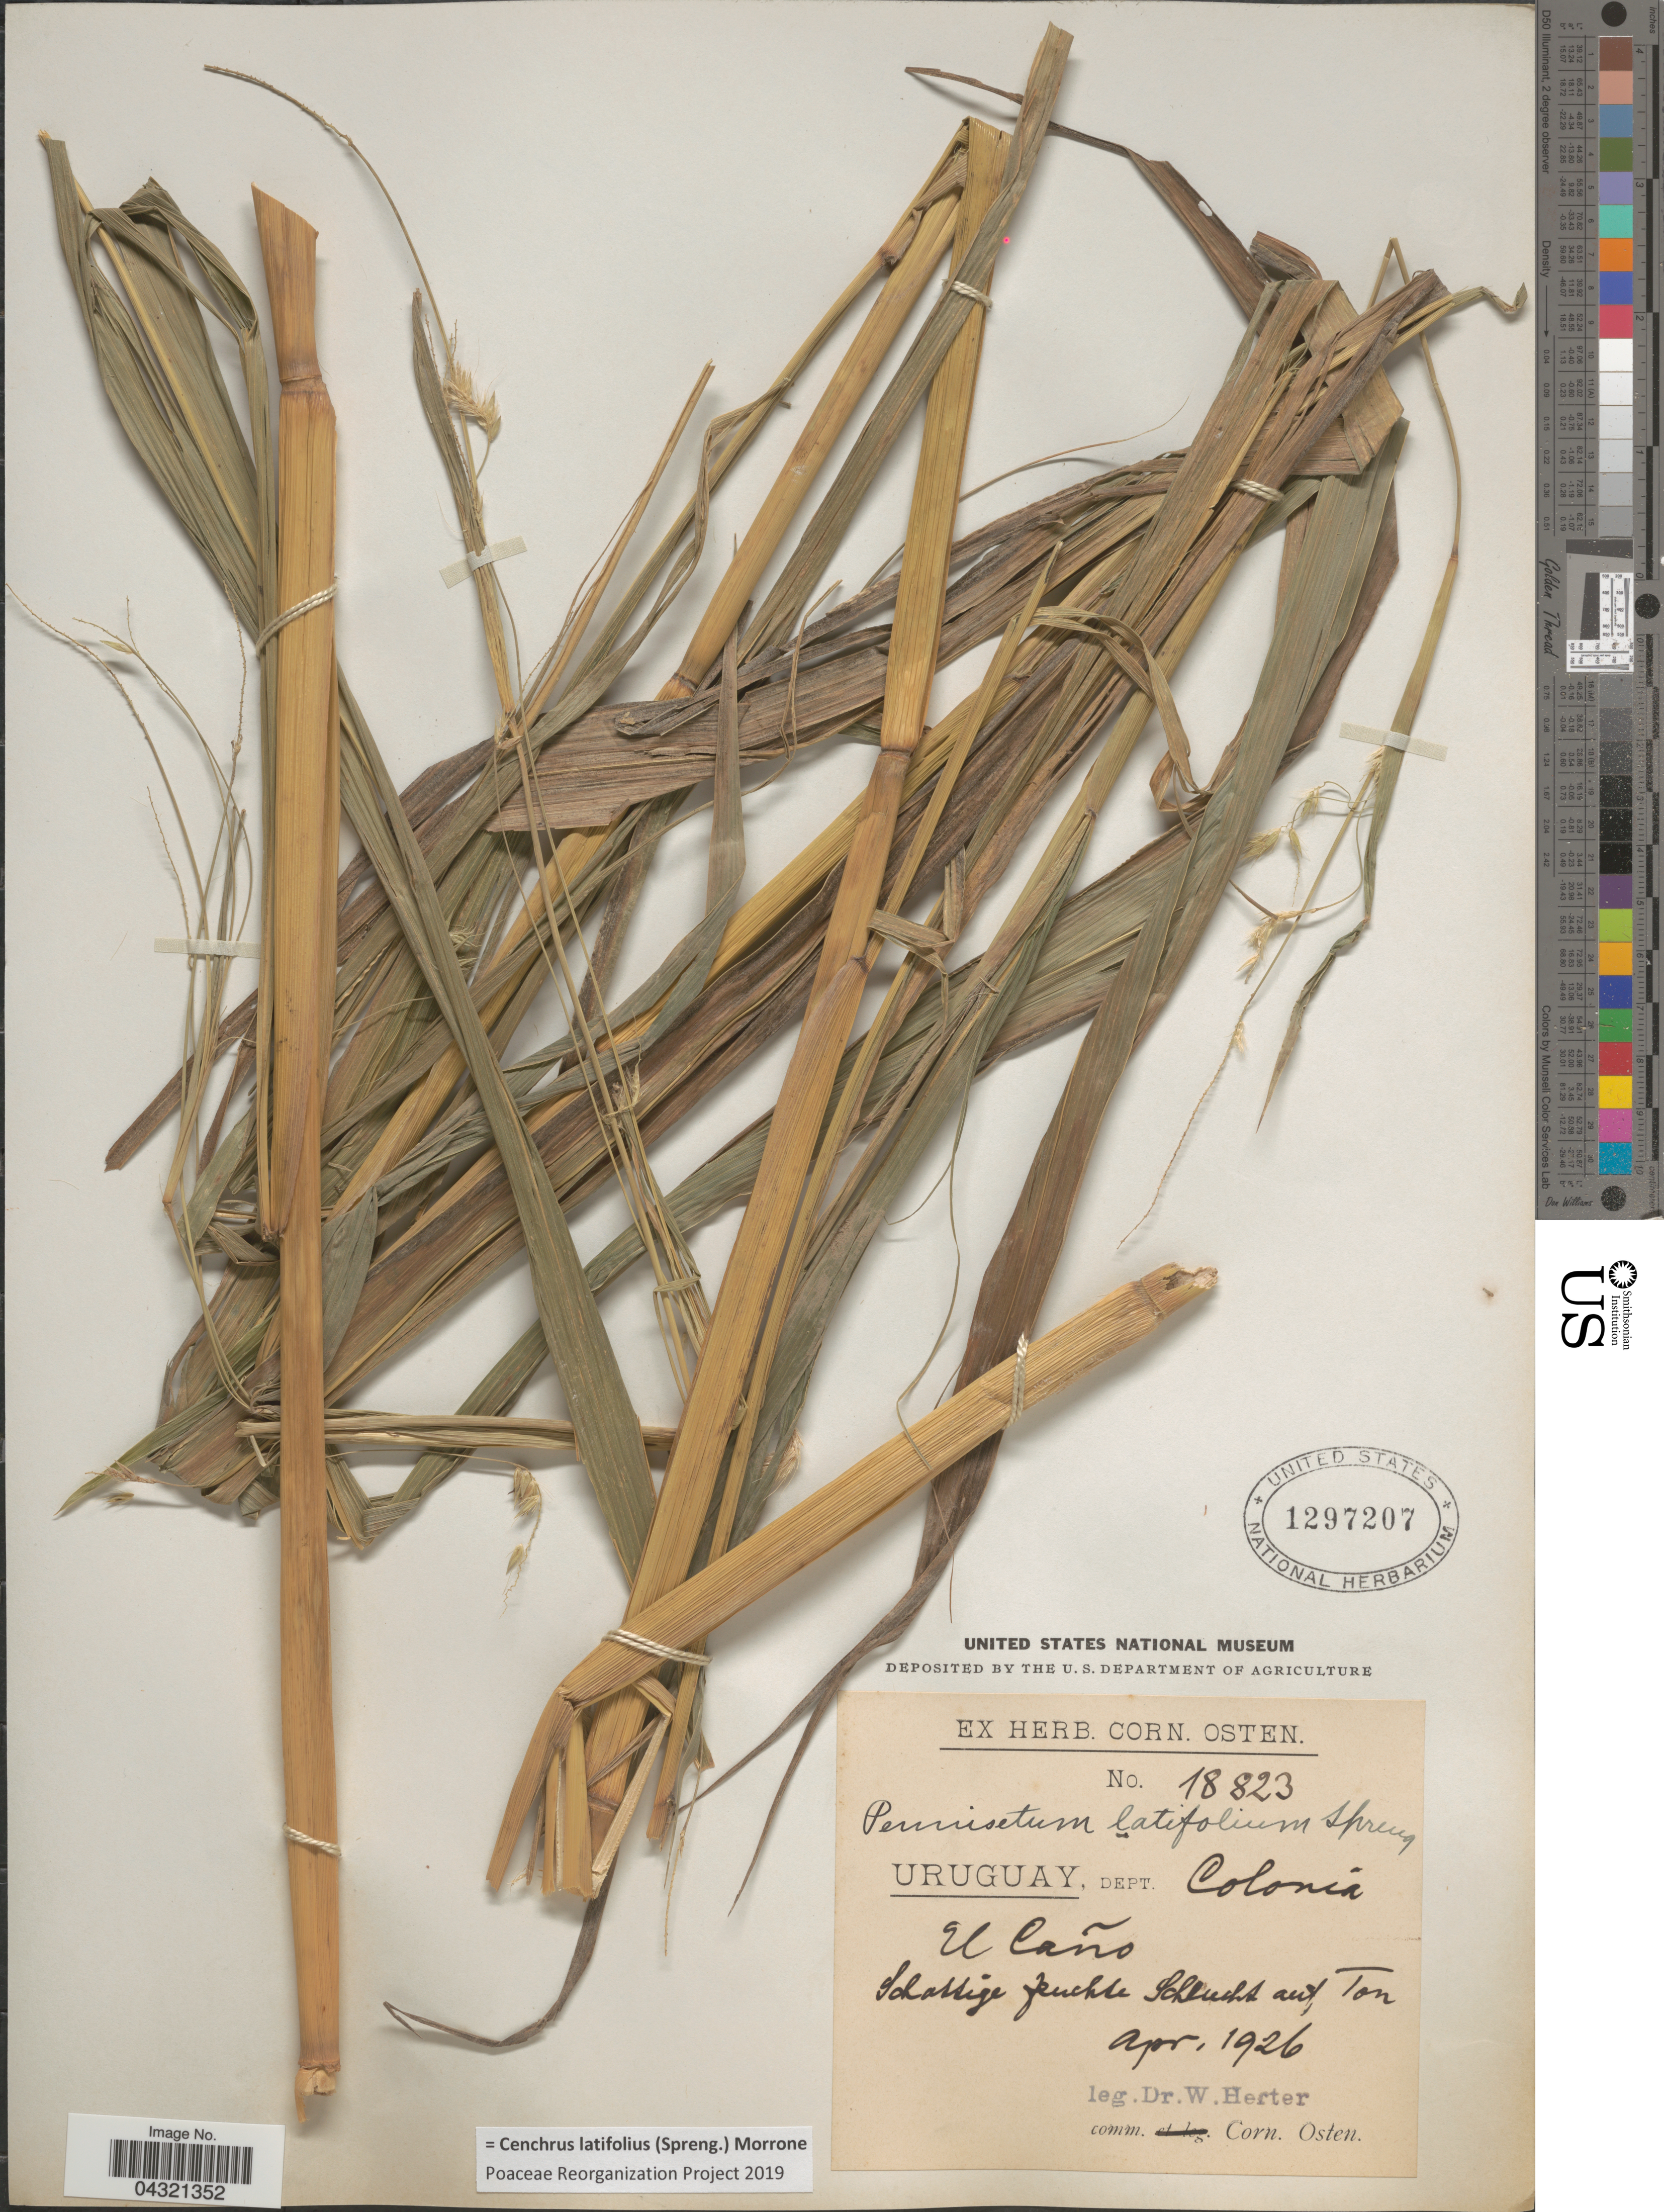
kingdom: Plantae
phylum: Tracheophyta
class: Liliopsida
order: Poales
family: Poaceae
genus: Cenchrus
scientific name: Cenchrus latifolius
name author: (Spreng.) Morrone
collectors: W. G. Herter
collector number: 18823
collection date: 1926-04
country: Uruguay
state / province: Colonia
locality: Dept. Colonia. El Caño. Schattife feuchte Schlucht auf Ton.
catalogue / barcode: US 1297207